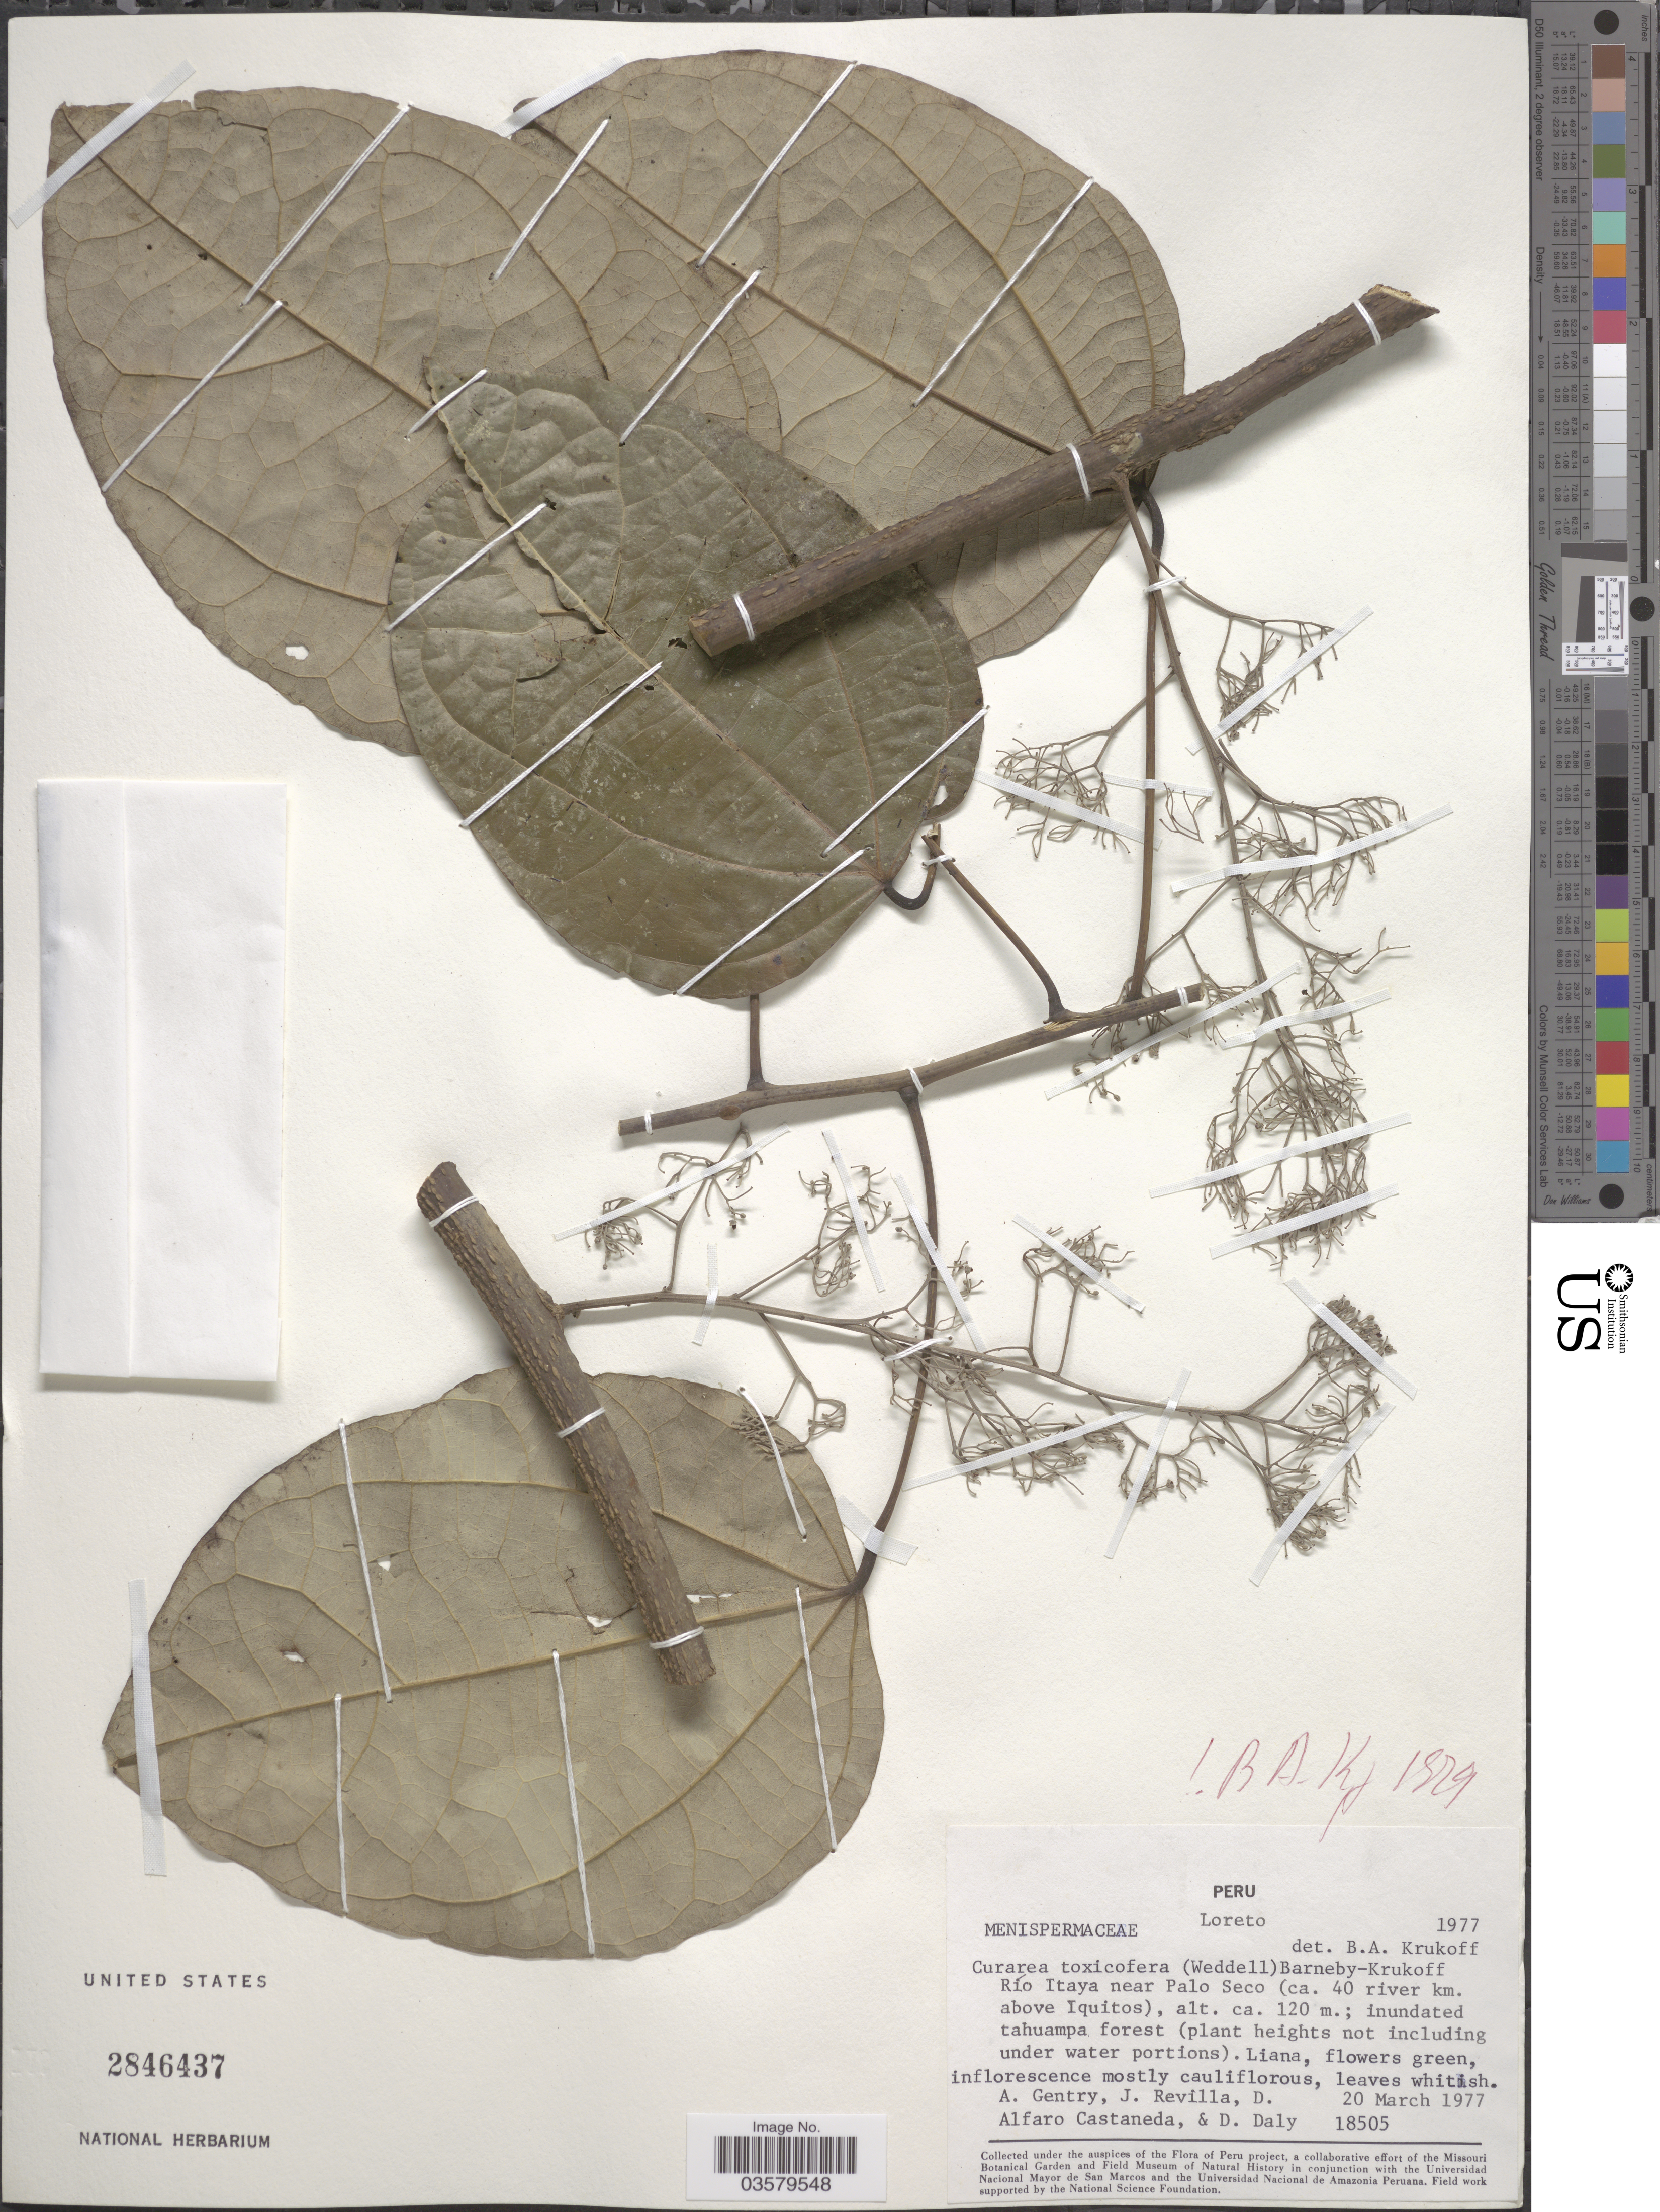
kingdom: Plantae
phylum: Tracheophyta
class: Magnoliopsida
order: Ranunculales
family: Menispermaceae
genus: Curarea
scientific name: Curarea toxicofera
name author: (Wedd.) Barneby & Krukoff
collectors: A. H. Gentry, J. Revilla, D. Alfaro Castaneda & D. C. Daly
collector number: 18505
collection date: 1977-03-20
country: Peru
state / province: Loreto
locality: Río Itaya near Palo Seco (ca. 40 river km. above Iquitos).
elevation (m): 120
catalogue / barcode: US 2846437